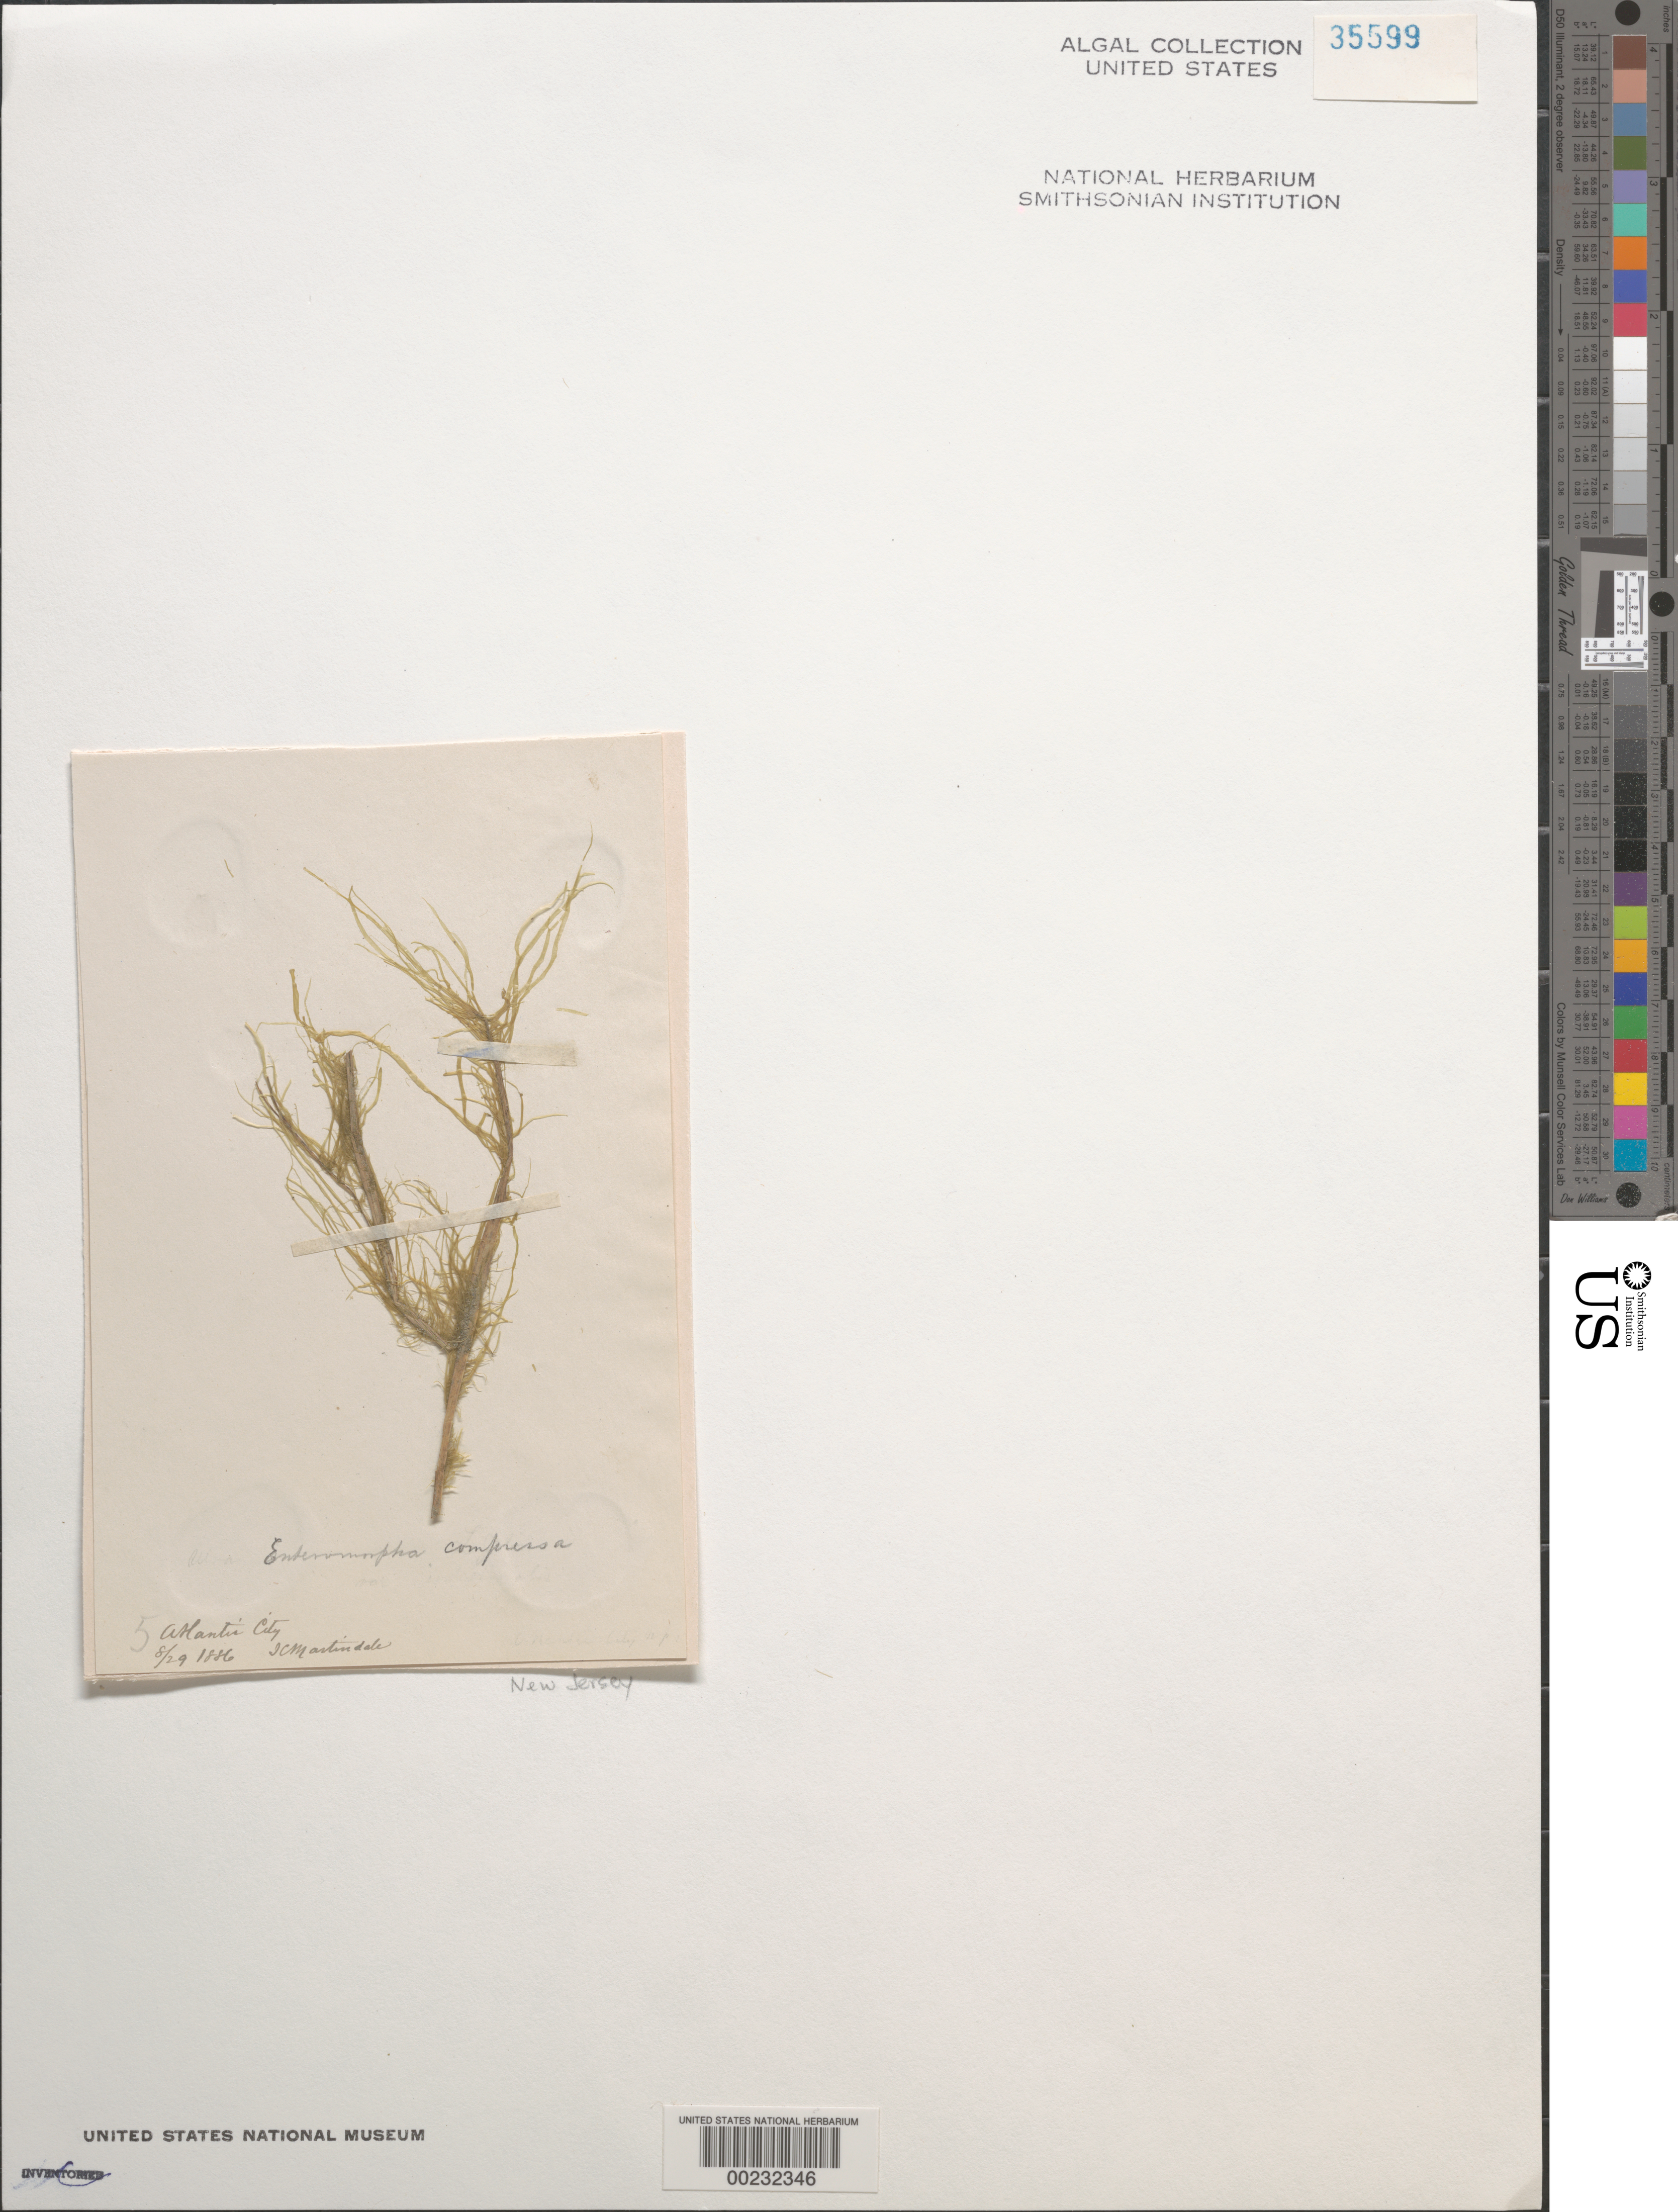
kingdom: Plantae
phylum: Chlorophyta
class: Ulvophyceae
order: Ulvales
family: Ulvaceae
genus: Ulva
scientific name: Ulva compressa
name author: L.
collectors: I. C. Martindale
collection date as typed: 29 Aug 1886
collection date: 1886-08-29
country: United States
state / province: New Jersey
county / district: Atlantic County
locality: Atlantic City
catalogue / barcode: US 35599